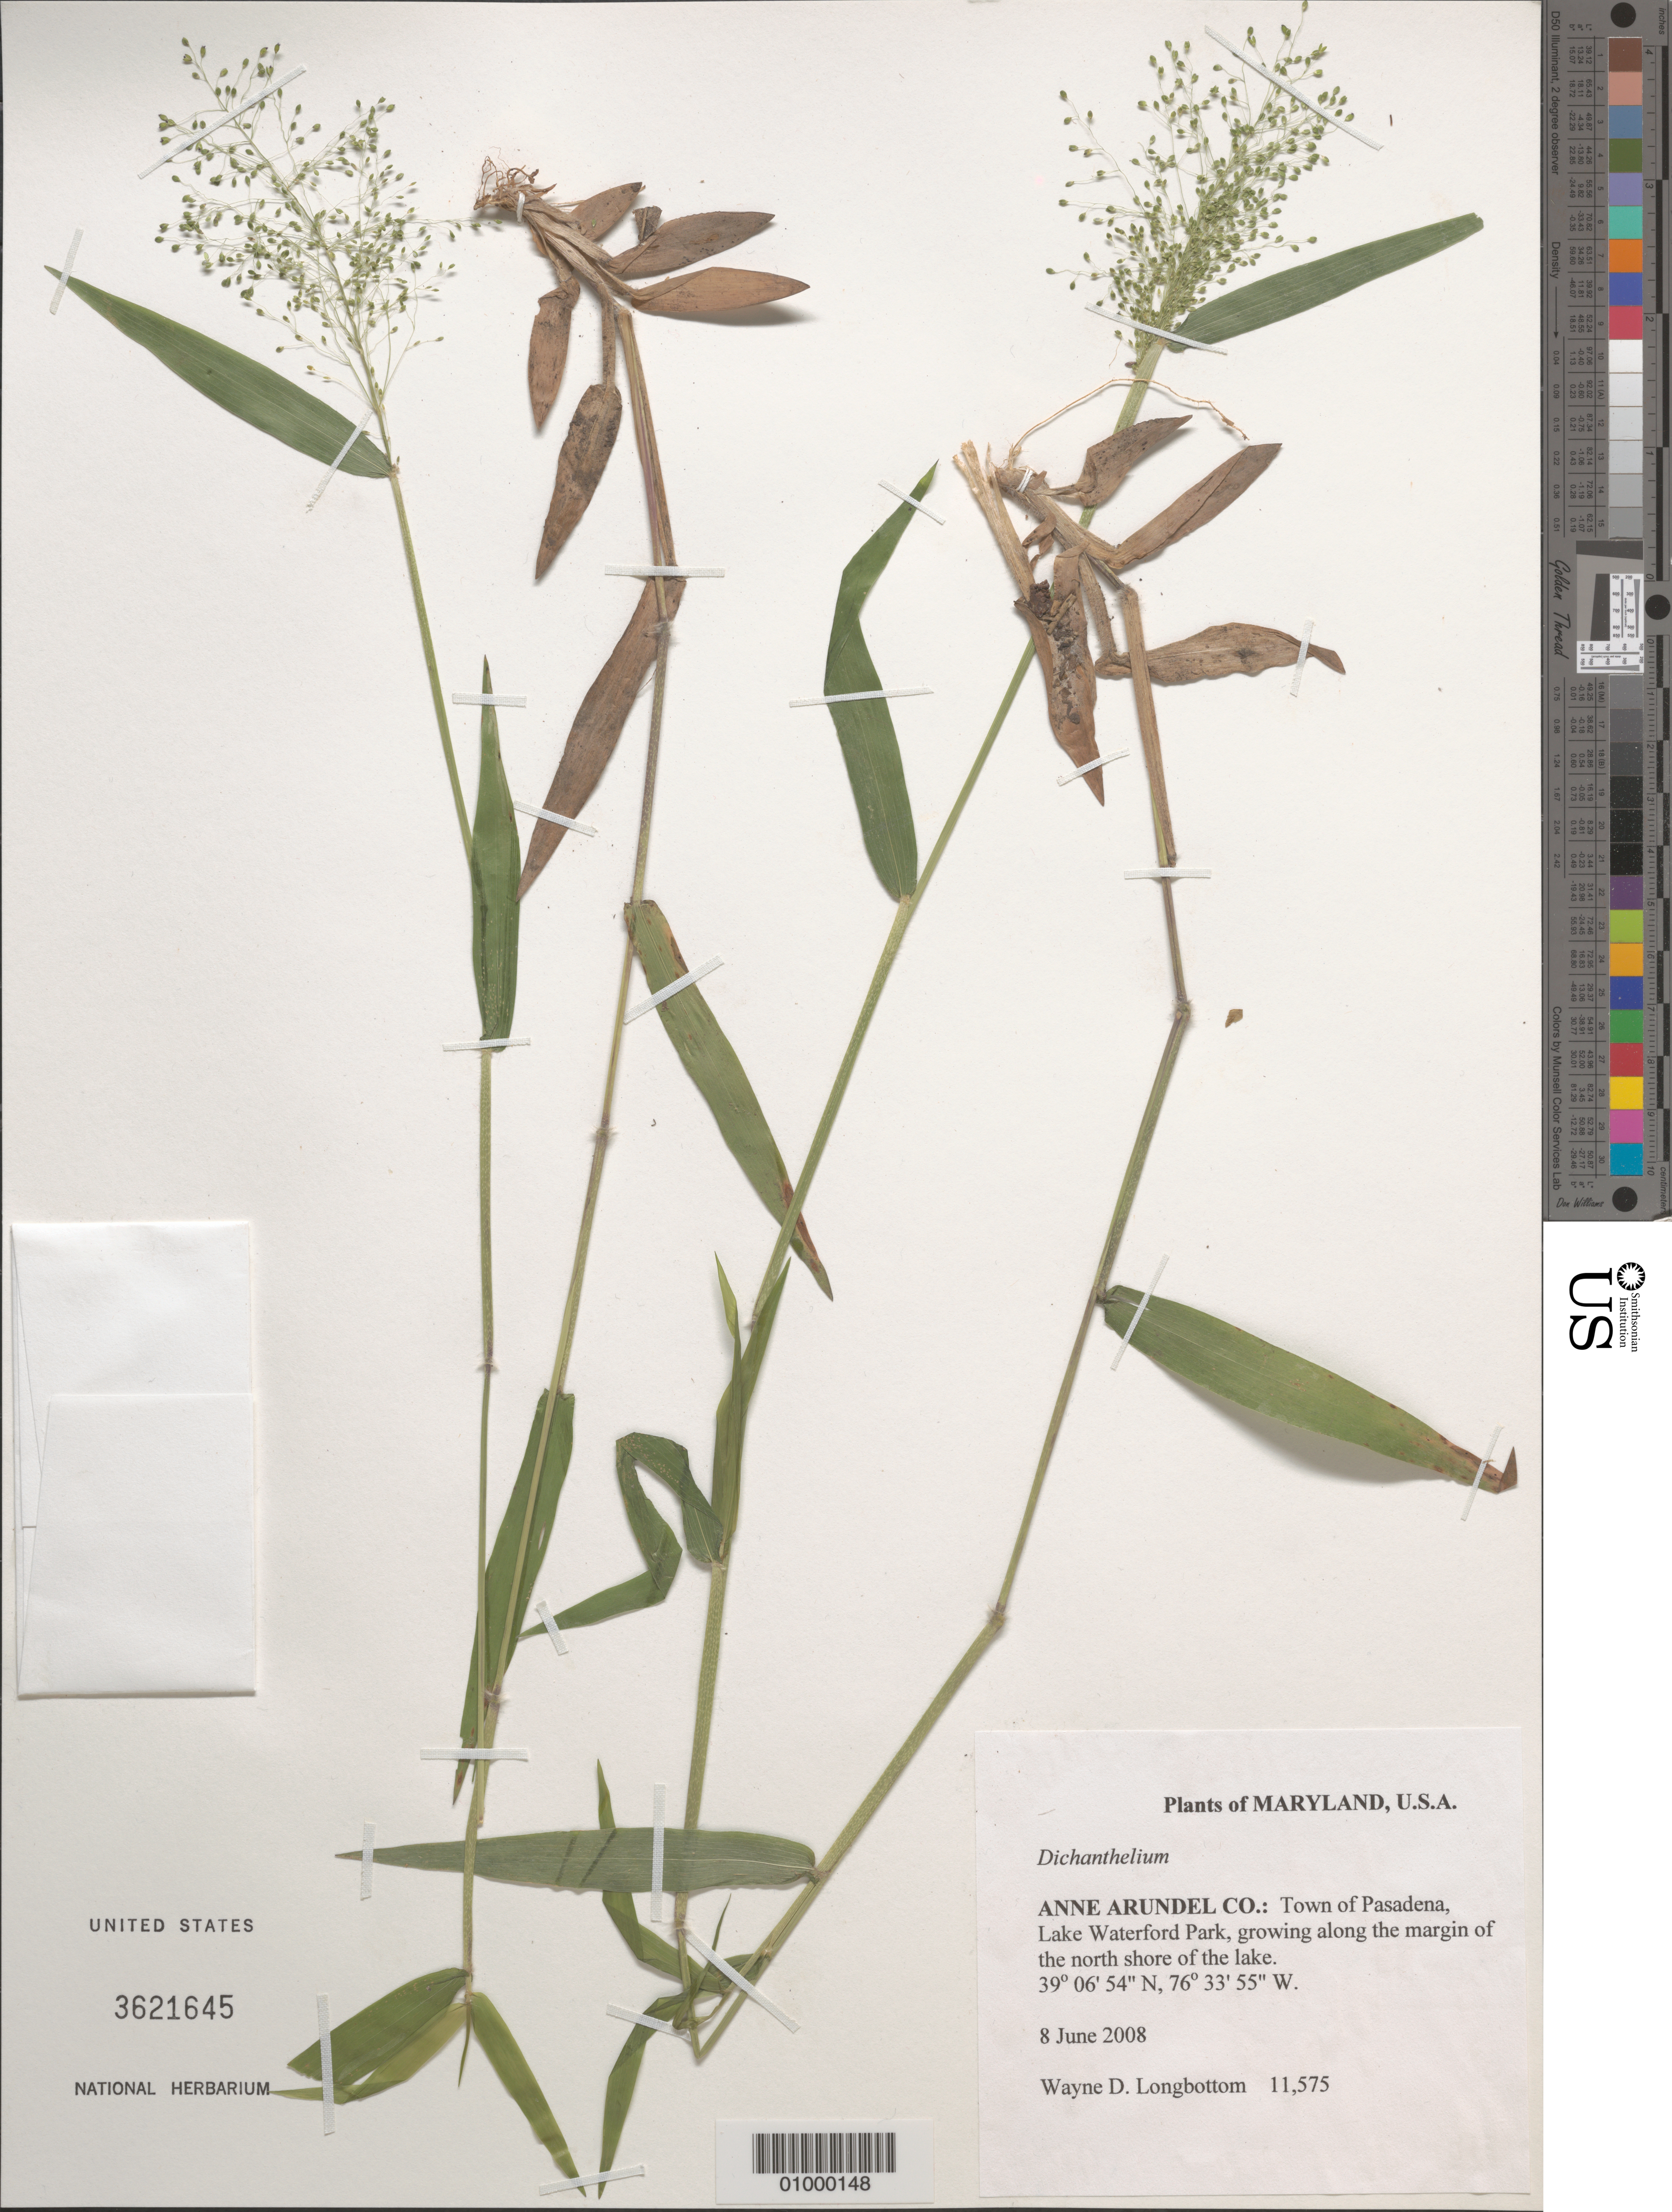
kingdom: Plantae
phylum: Tracheophyta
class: Liliopsida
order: Poales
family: Poaceae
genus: Dichanthelium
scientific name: Dichanthelium sp.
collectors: W. D. Longbottom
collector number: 11575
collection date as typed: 8 June 2008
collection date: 2008-06-08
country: United States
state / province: Maryland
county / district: Anne Arundel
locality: Town of Pasadena, Lake Waterford Park, at the north shore of the lake.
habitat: growing along the margin of the north shore of the lake.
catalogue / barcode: US 3621645